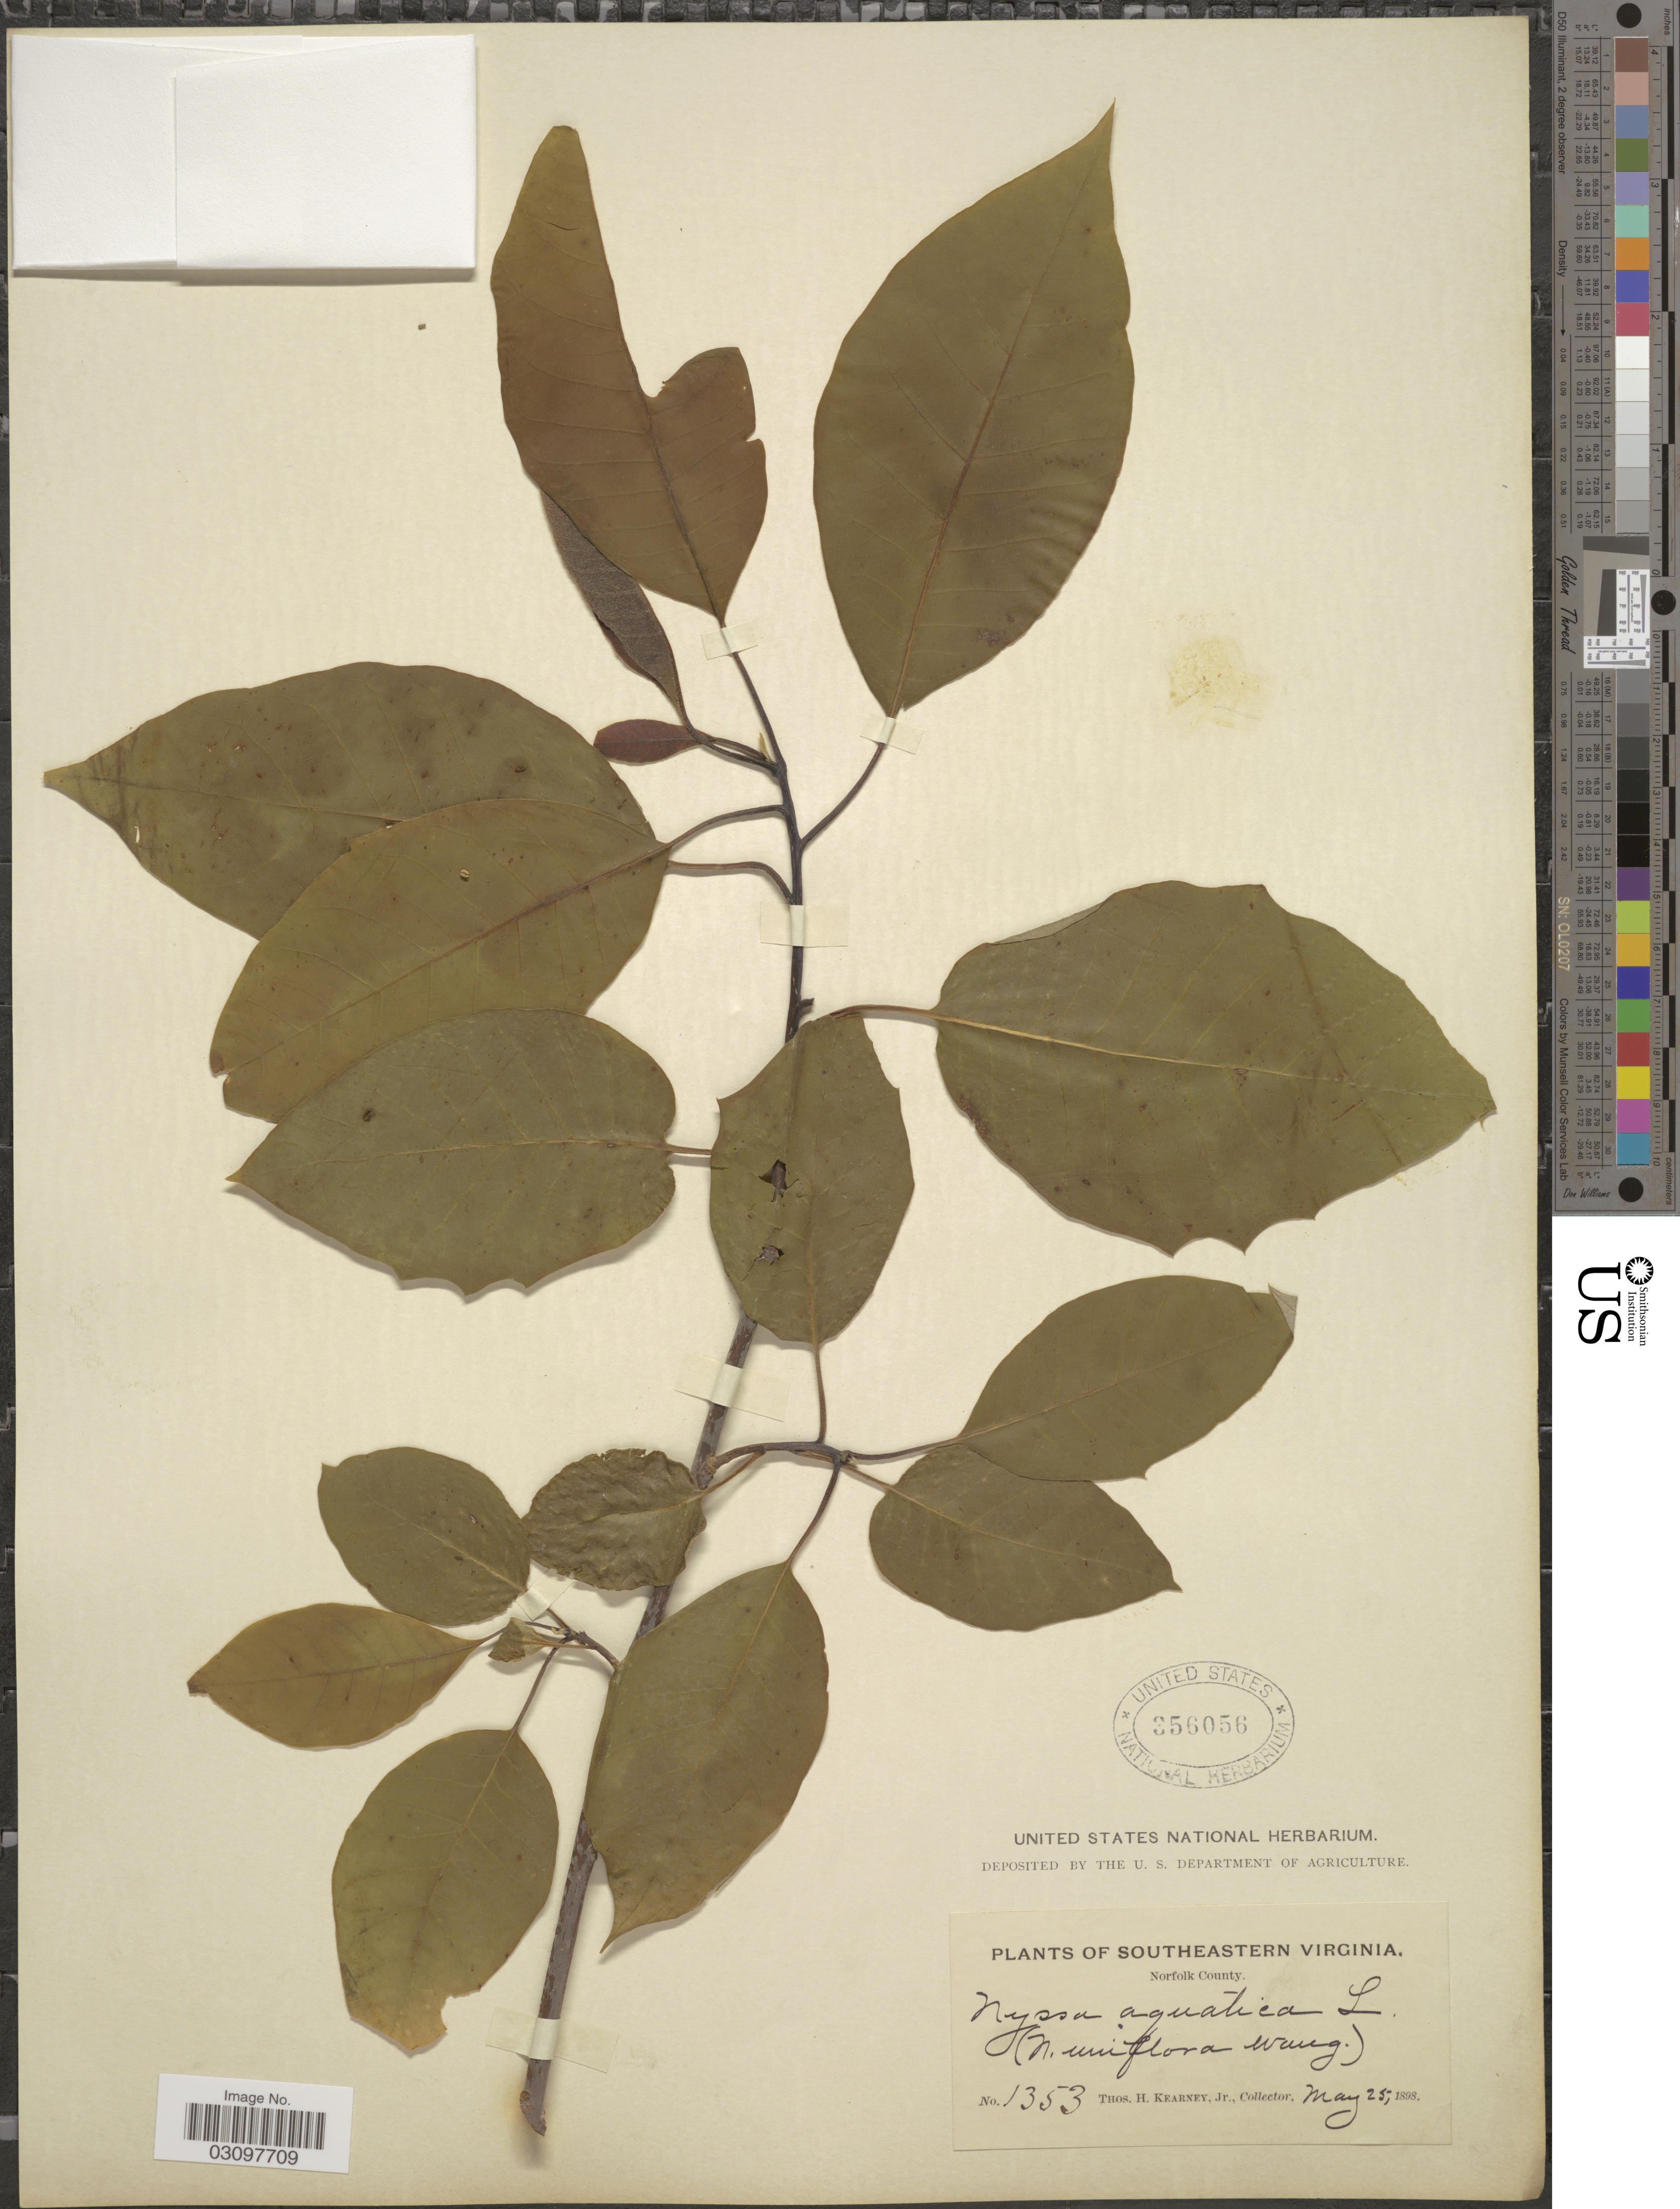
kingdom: Plantae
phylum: Tracheophyta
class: Magnoliopsida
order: Cornales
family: Nyssaceae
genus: Nyssa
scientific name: Nyssa aquatica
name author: L.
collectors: T. H. Kearney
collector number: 1353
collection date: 1898-05-25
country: United States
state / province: Virginia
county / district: City of Norfolk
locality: Southeastern Virginia. Norfolk County.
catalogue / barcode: US 356056